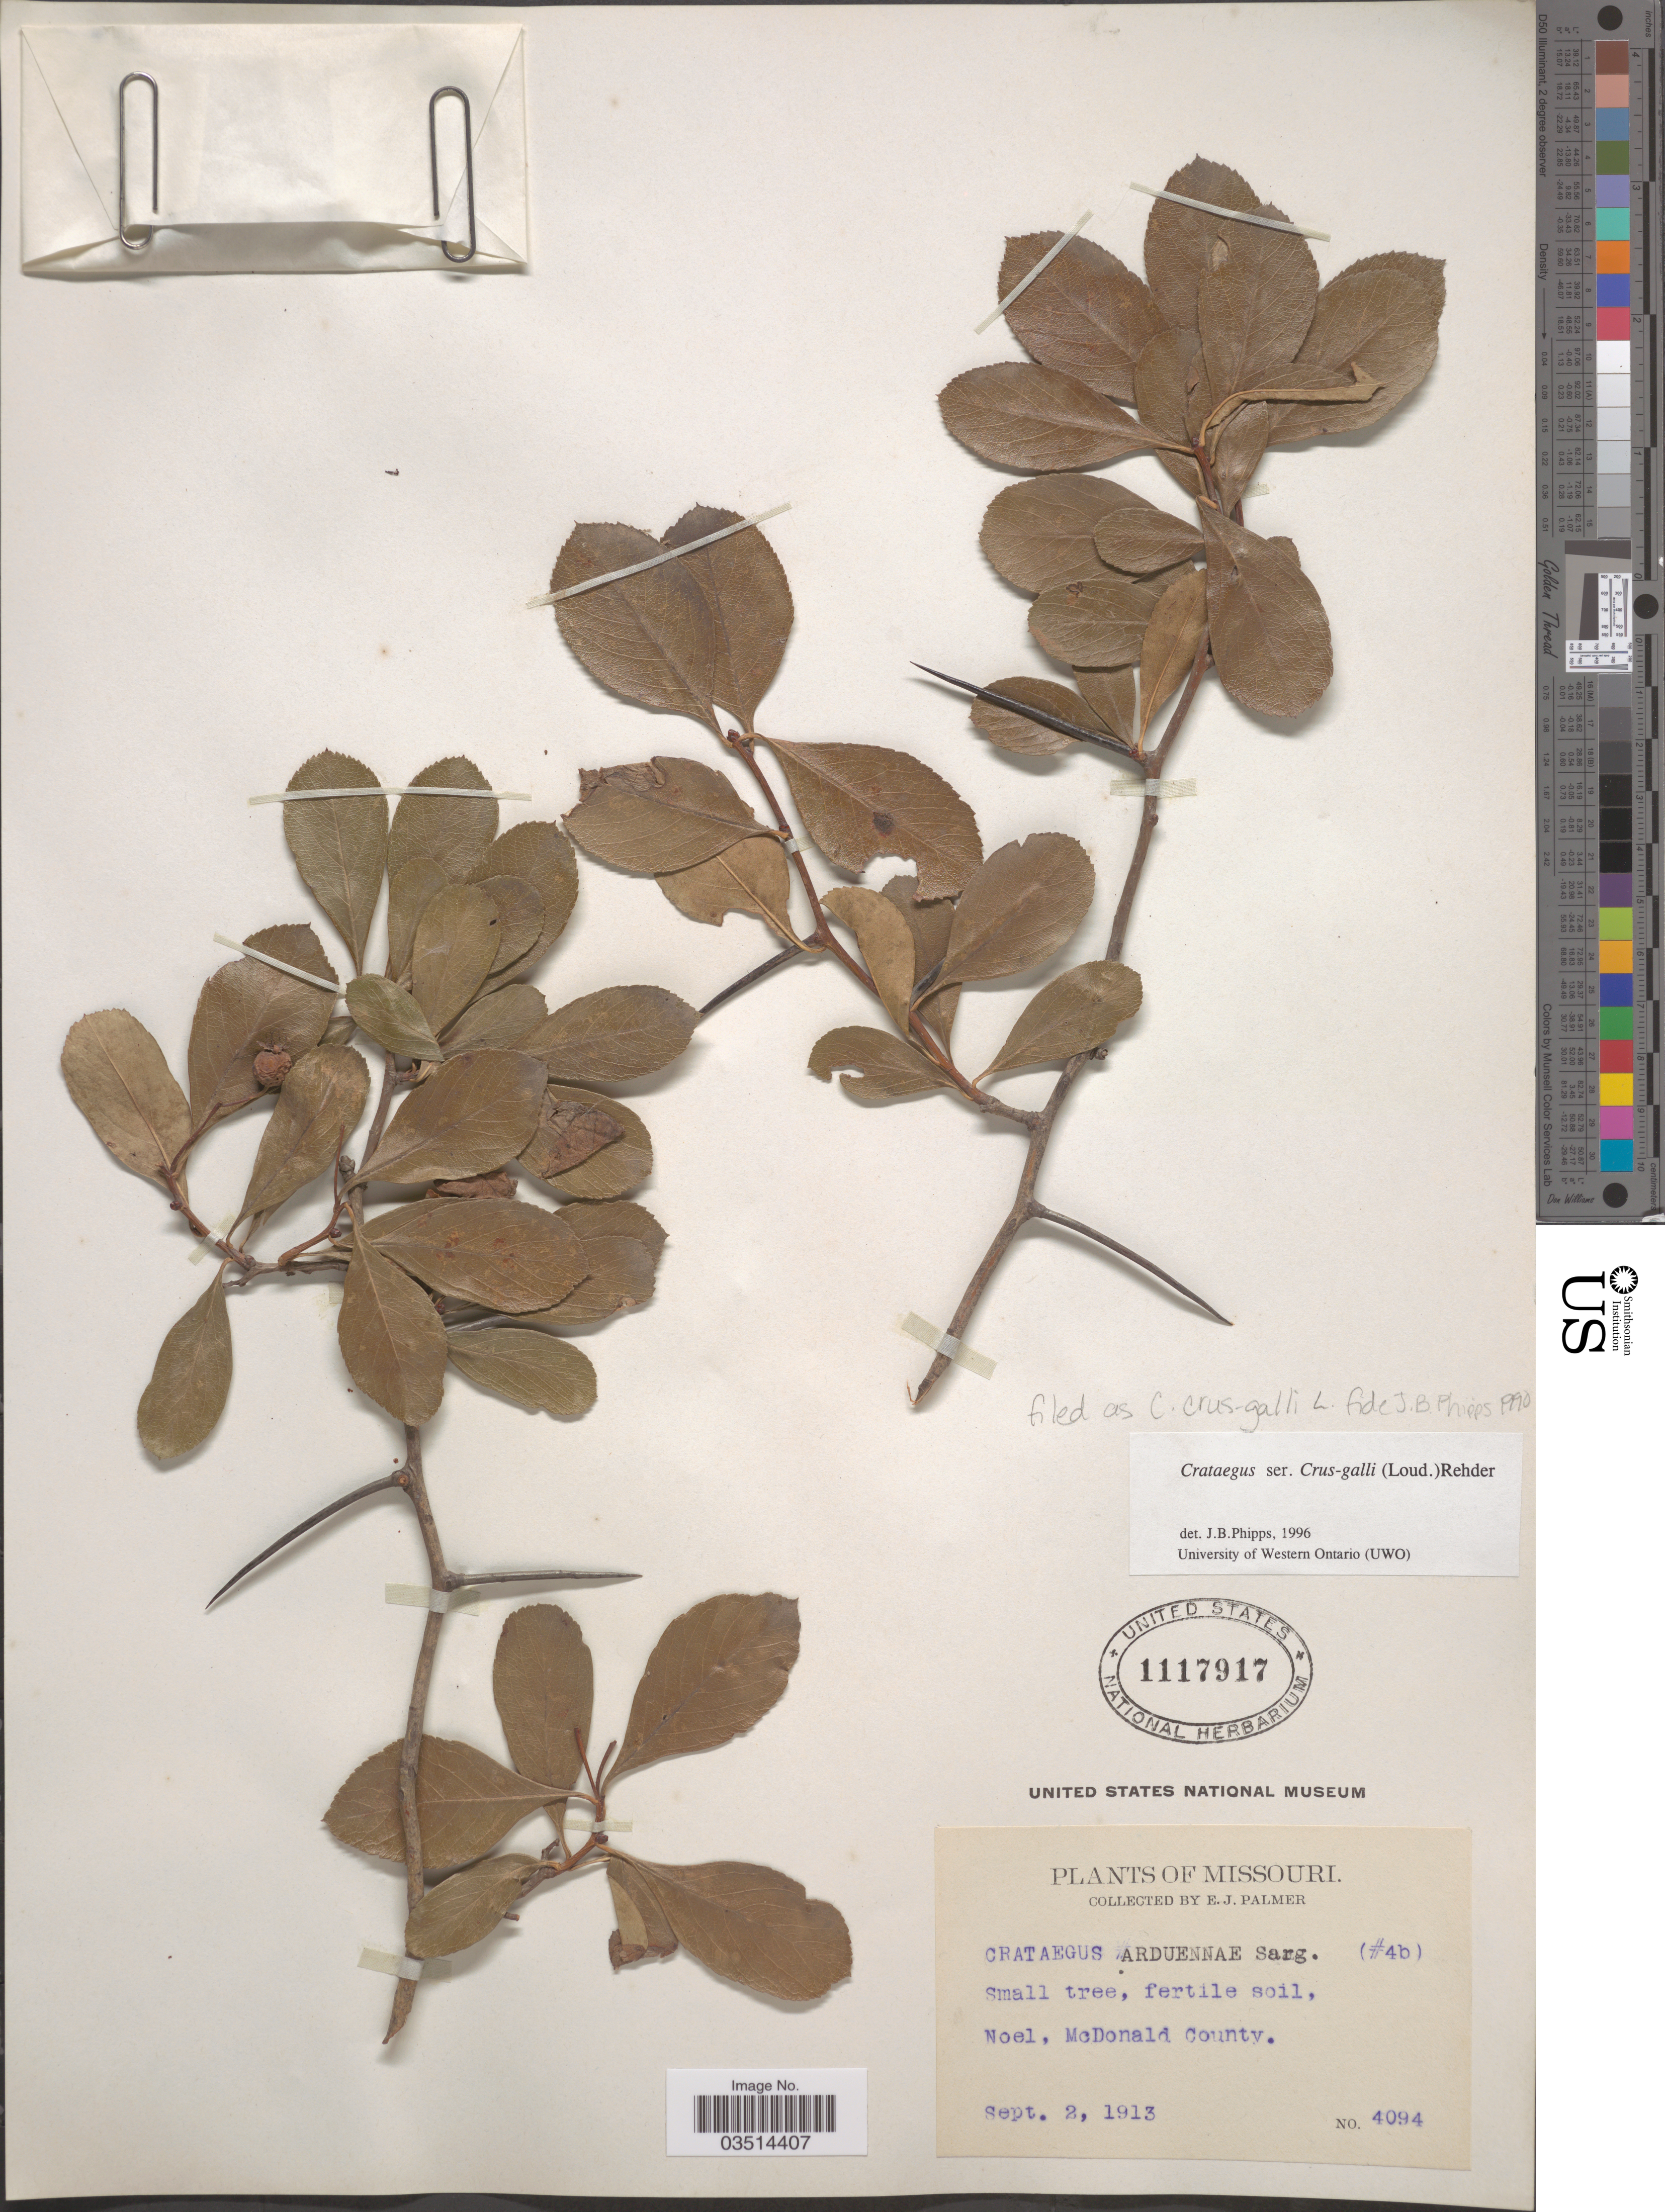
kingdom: Plantae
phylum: Tracheophyta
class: Magnoliopsida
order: Rosales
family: Rosaceae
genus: Crataegus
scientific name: Crataegus crus-galli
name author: L.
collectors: E. J. Palmer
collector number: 4094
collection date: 1913-09-02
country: United States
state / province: Missouri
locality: Noel, McDonald County.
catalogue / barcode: US 1117917